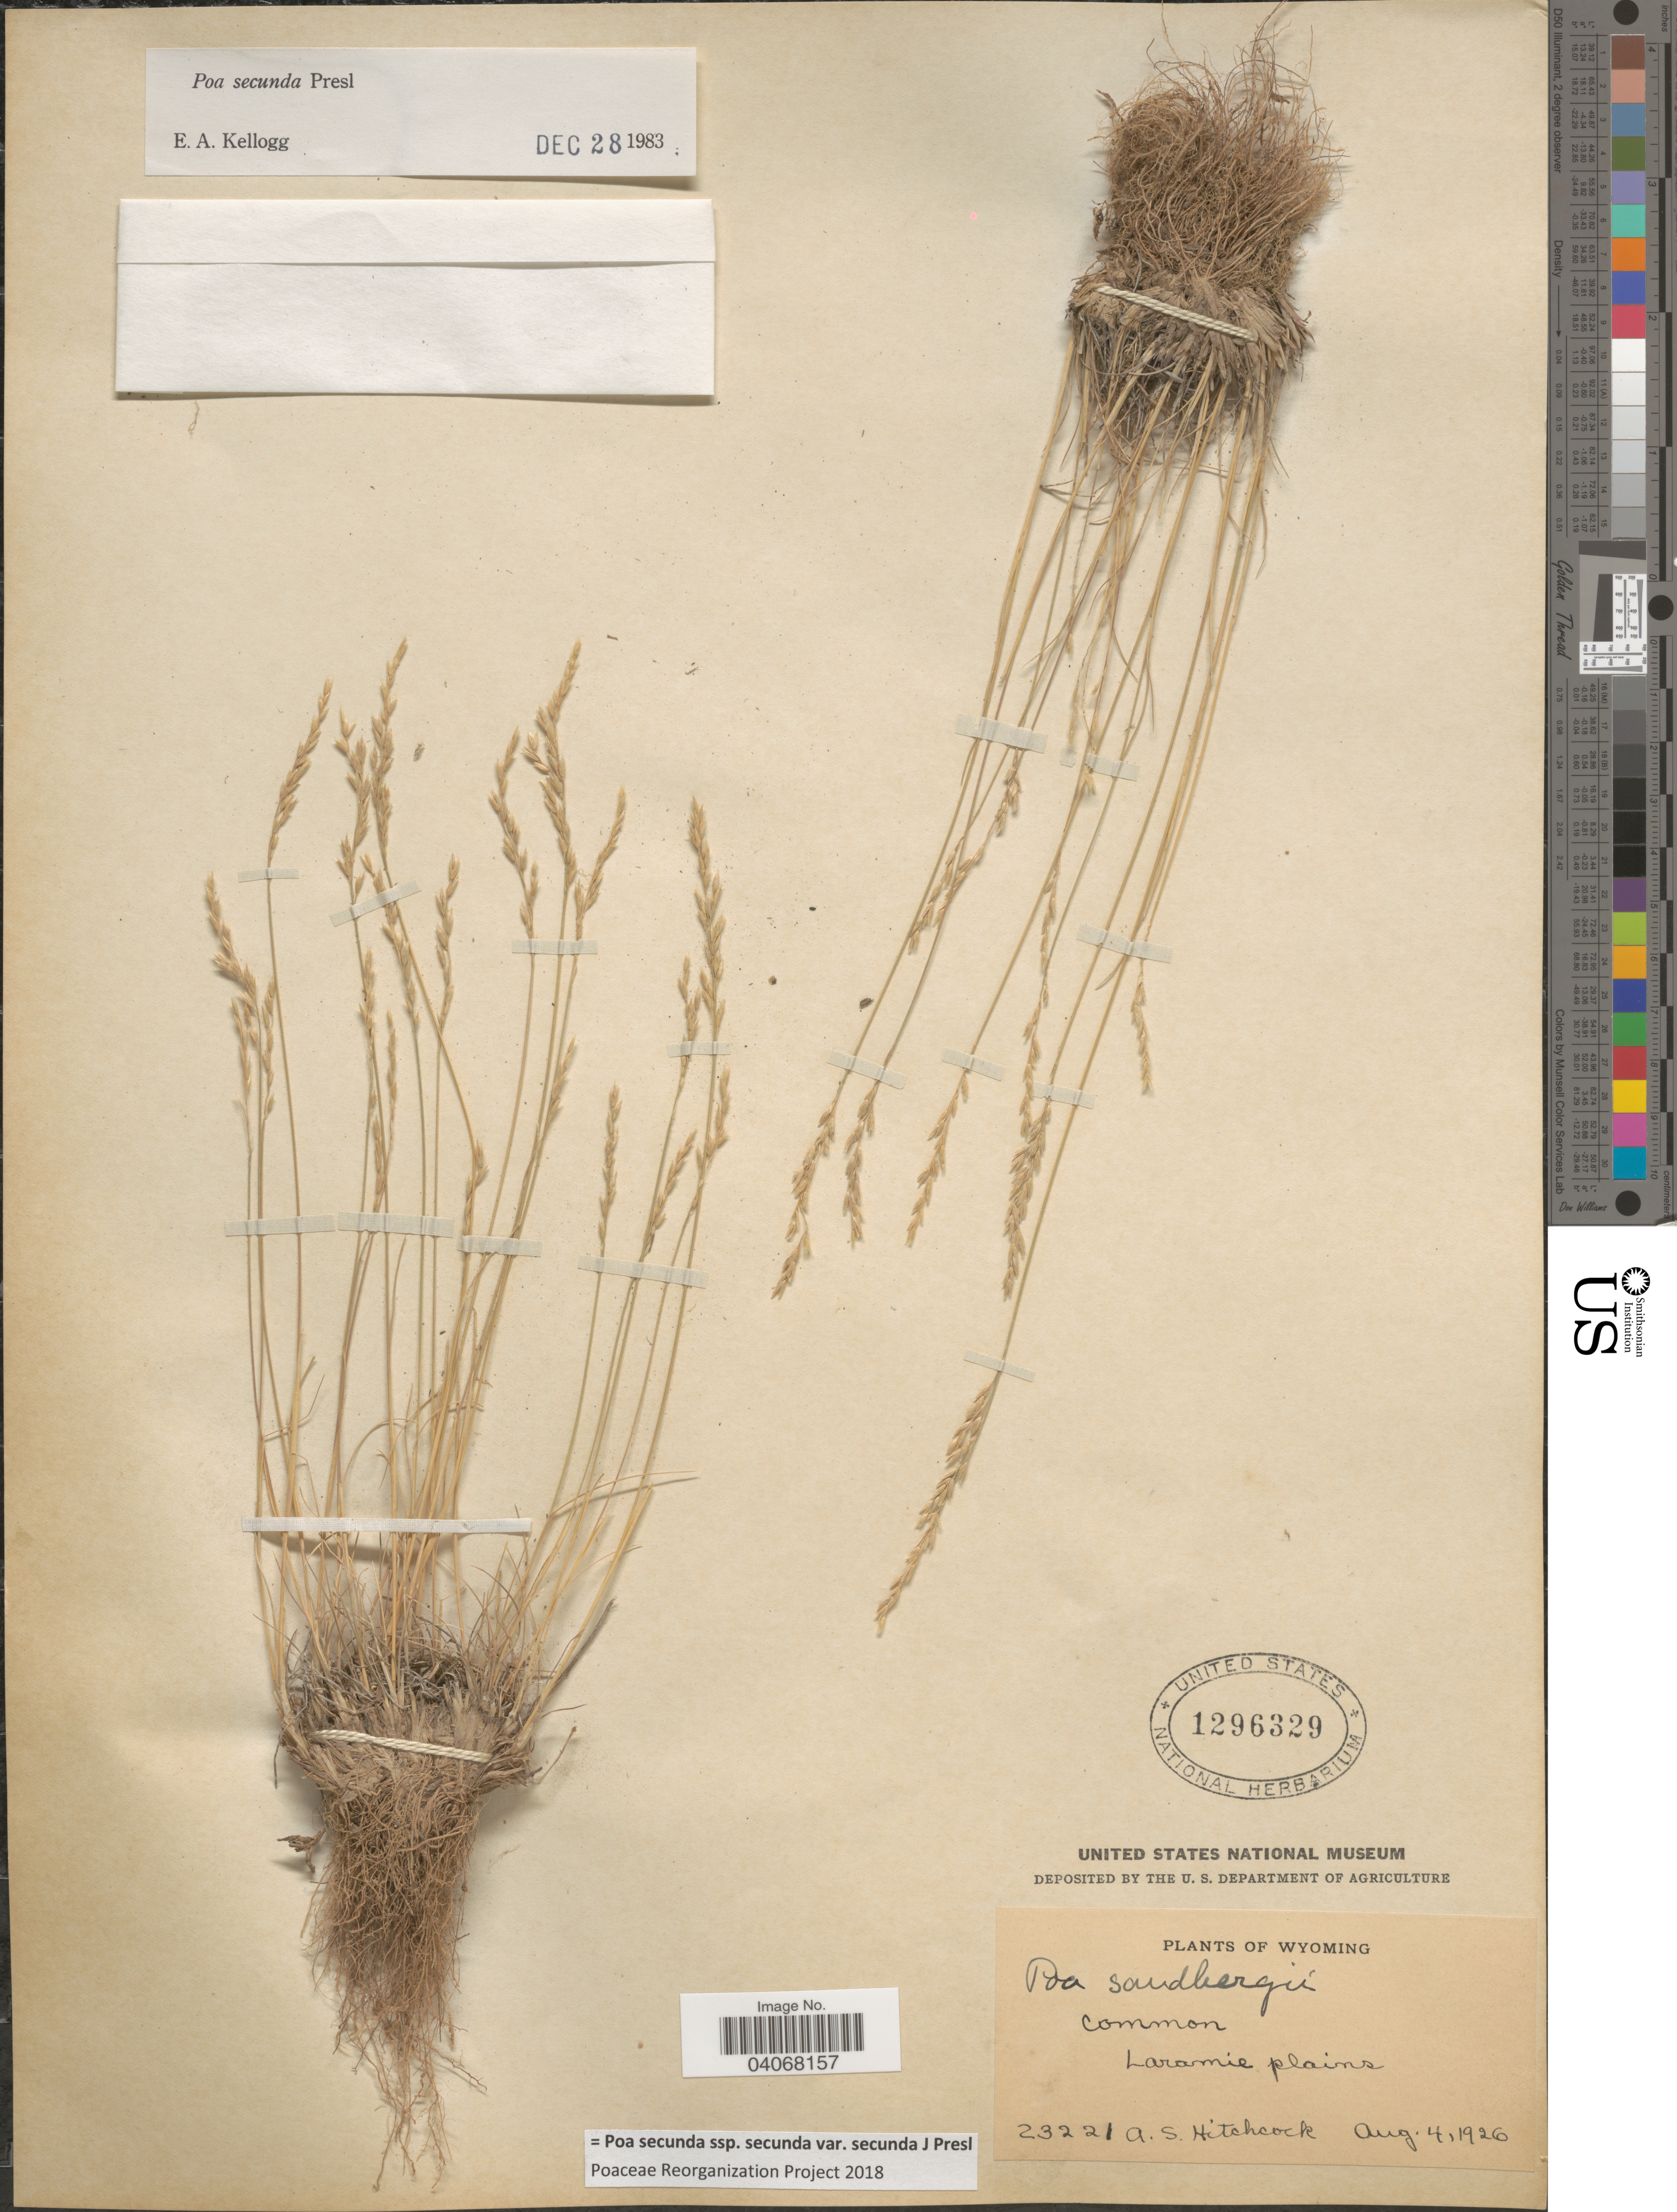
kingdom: Plantae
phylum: Tracheophyta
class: Liliopsida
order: Poales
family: Poaceae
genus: Poa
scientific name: Poa secunda subsp. secunda var. secunda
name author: J. Presl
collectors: A. S. Hitchcock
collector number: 23221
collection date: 1926-08-04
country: United States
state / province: Wyoming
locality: Laramie Plains.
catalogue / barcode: US 1296329